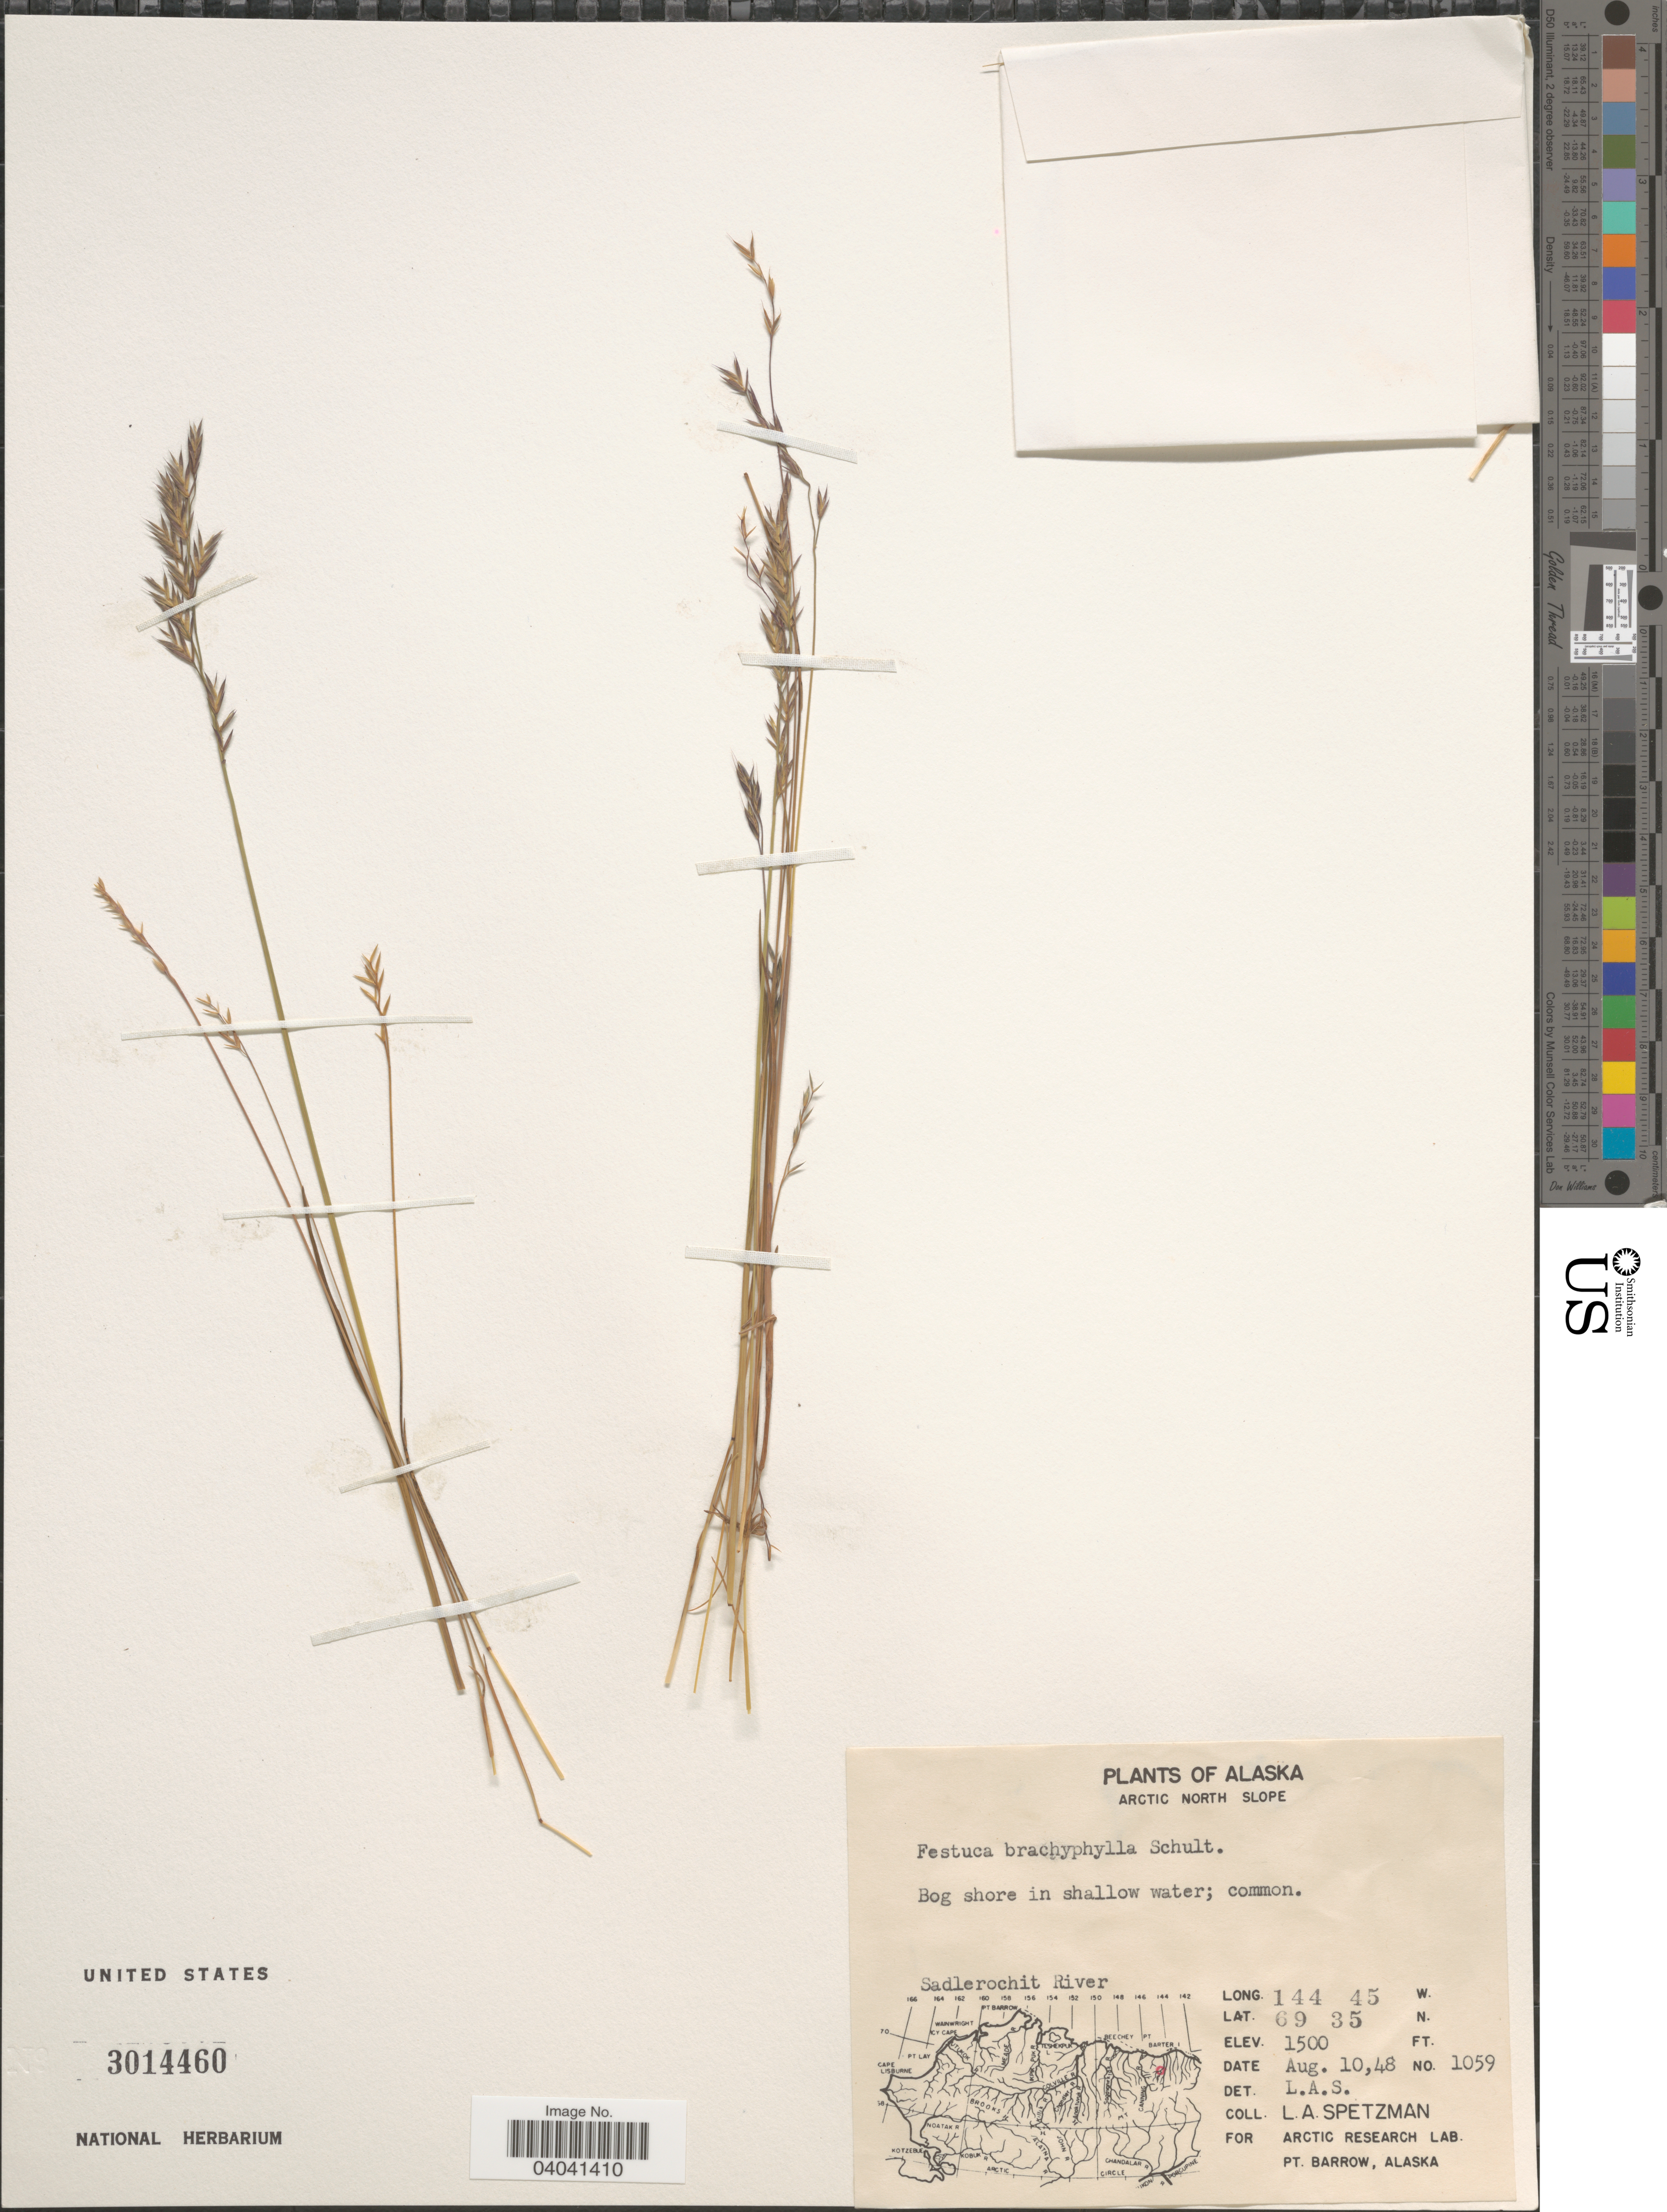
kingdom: Plantae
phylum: Tracheophyta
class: Liliopsida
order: Poales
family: Poaceae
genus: Festuca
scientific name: Festuca brachyphylla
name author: Schult. & Schult. f.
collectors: L. Spetzman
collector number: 1059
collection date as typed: Transcribed d/m/y: 10/8/48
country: United States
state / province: Alaska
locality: Arctic North Slope. Sadlerochit River.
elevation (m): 457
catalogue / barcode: US 3014460